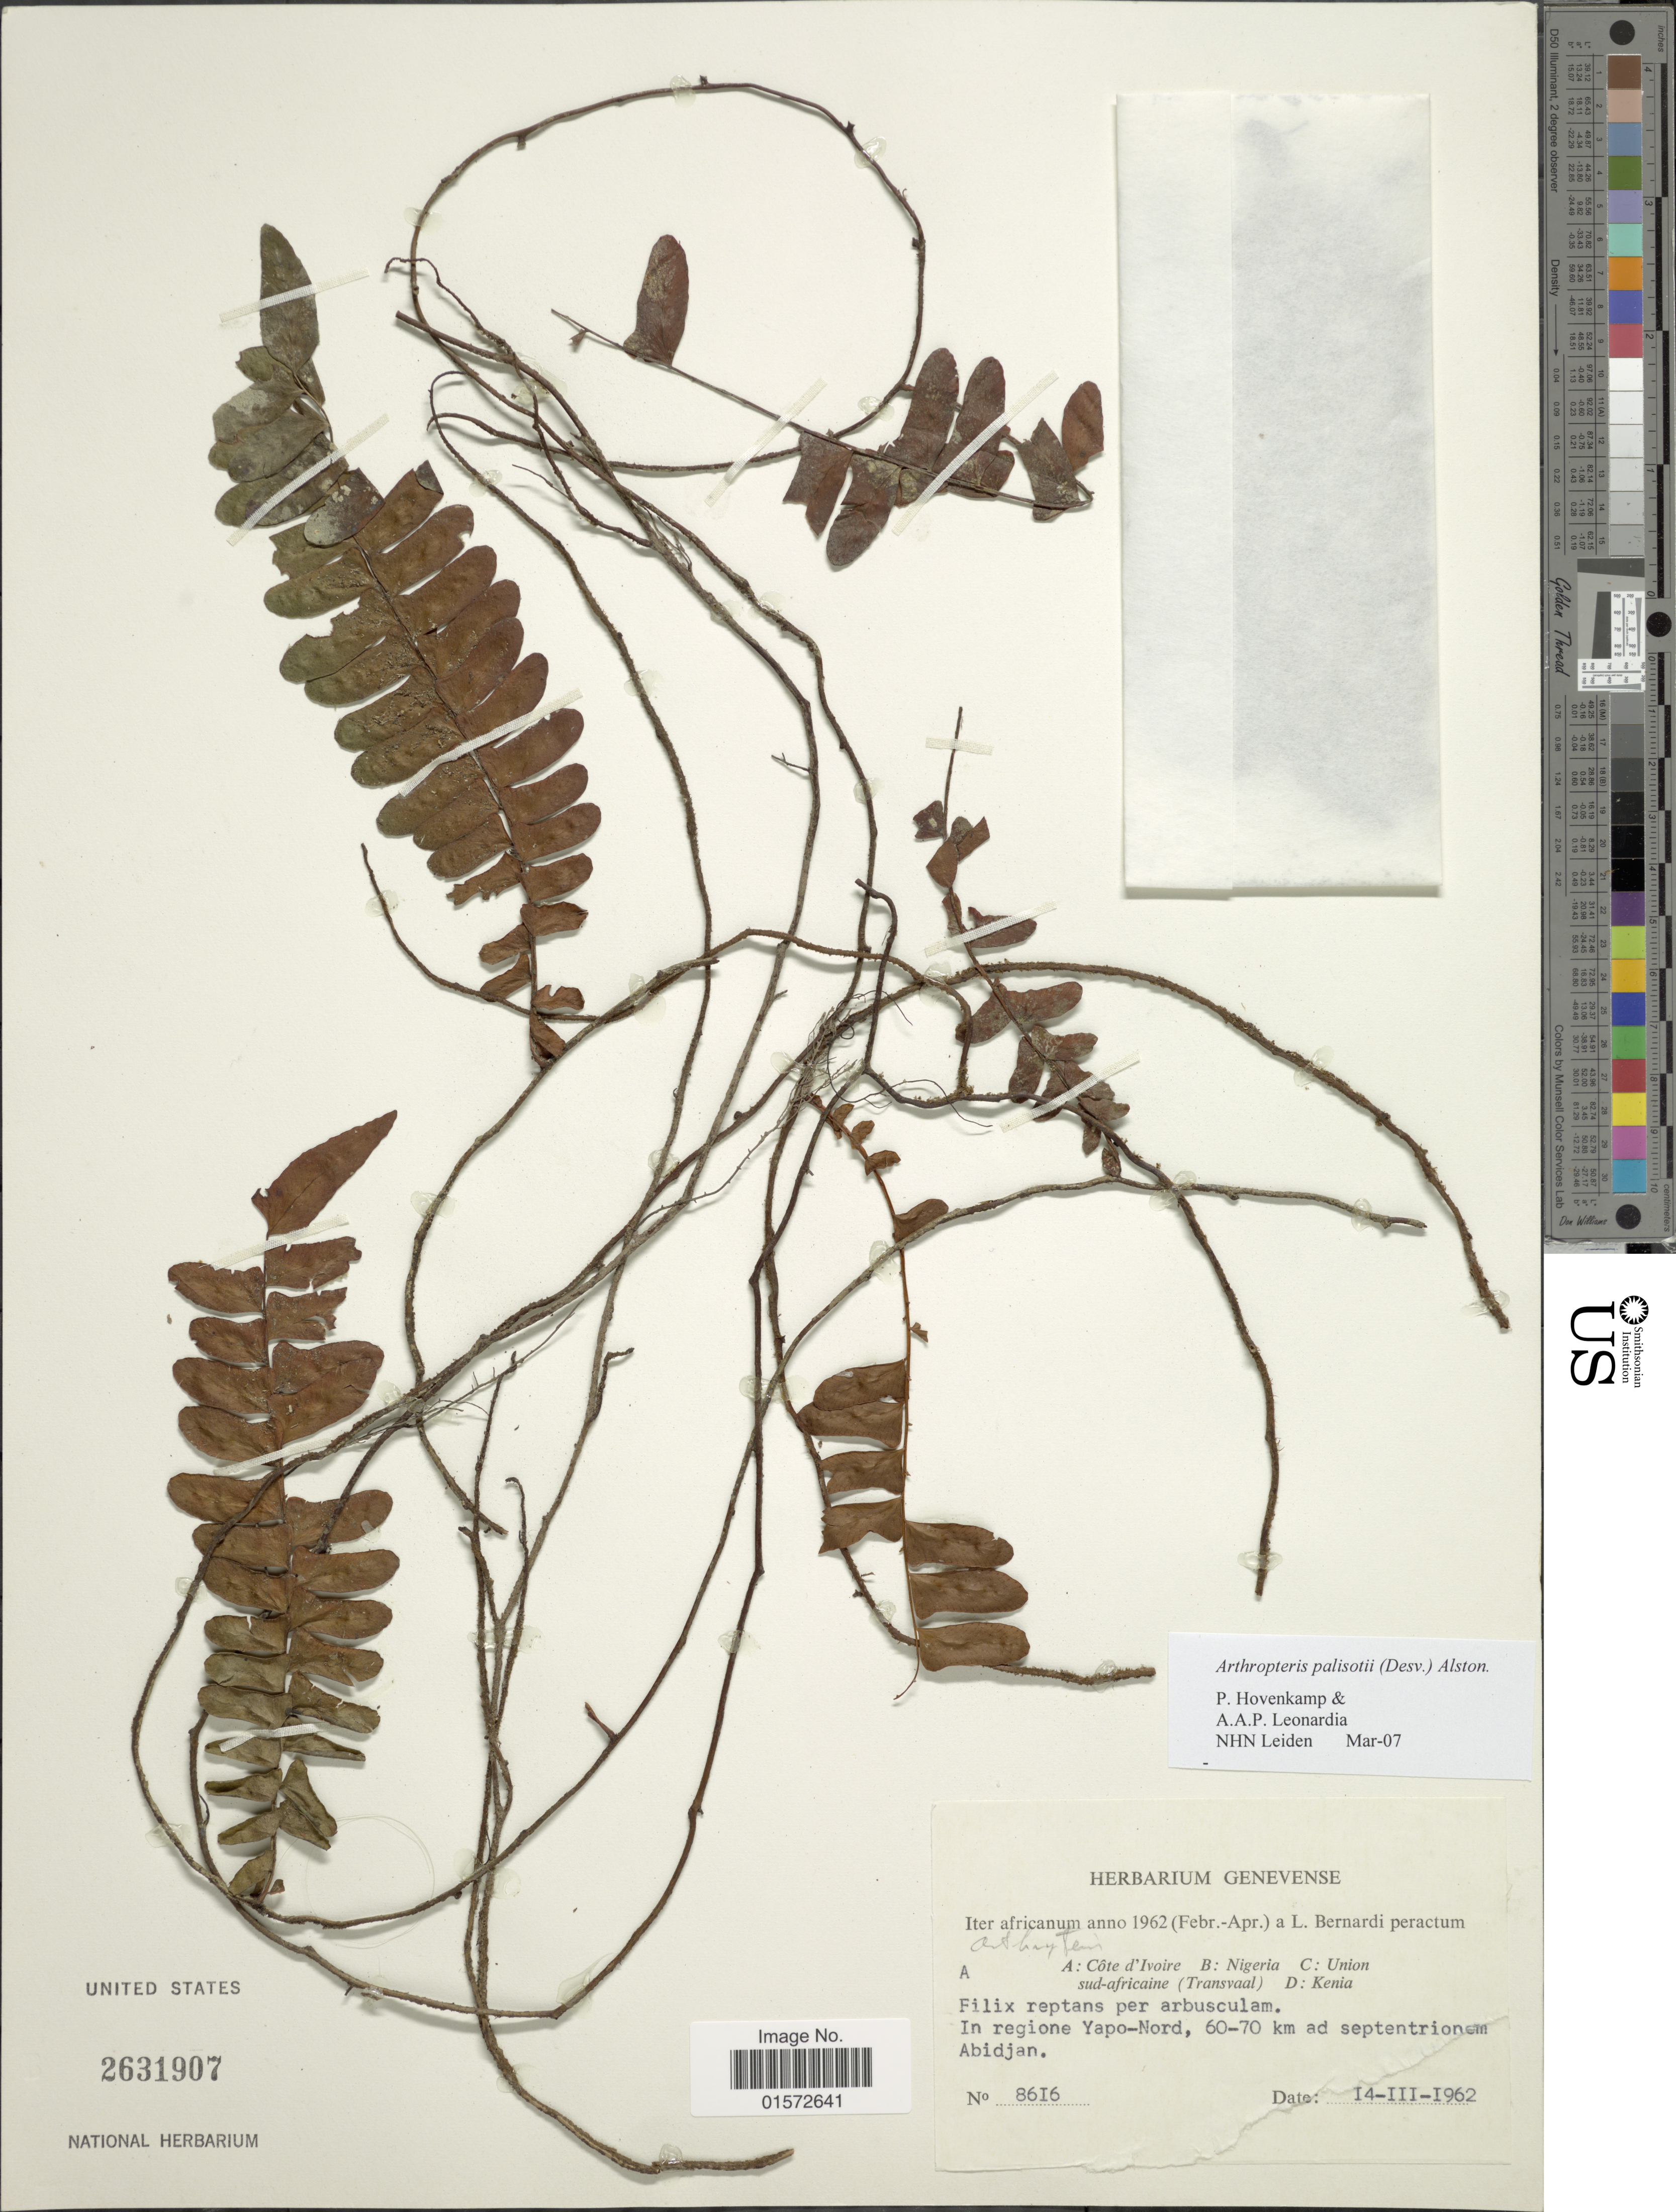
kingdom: Plantae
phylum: Tracheophyta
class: Polypodiopsida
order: Polypodiales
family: Tectariaceae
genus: Arthropteris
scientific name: Arthropteris palisotii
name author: (Desv.) Alston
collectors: L. Bernardi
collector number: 8616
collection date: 1962-03-14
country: Ivory Coast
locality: Filix reptans er arbuisculam, In region Yapo-Nord, 60-70 km ad septentrionam Abidjan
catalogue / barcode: US 2631907